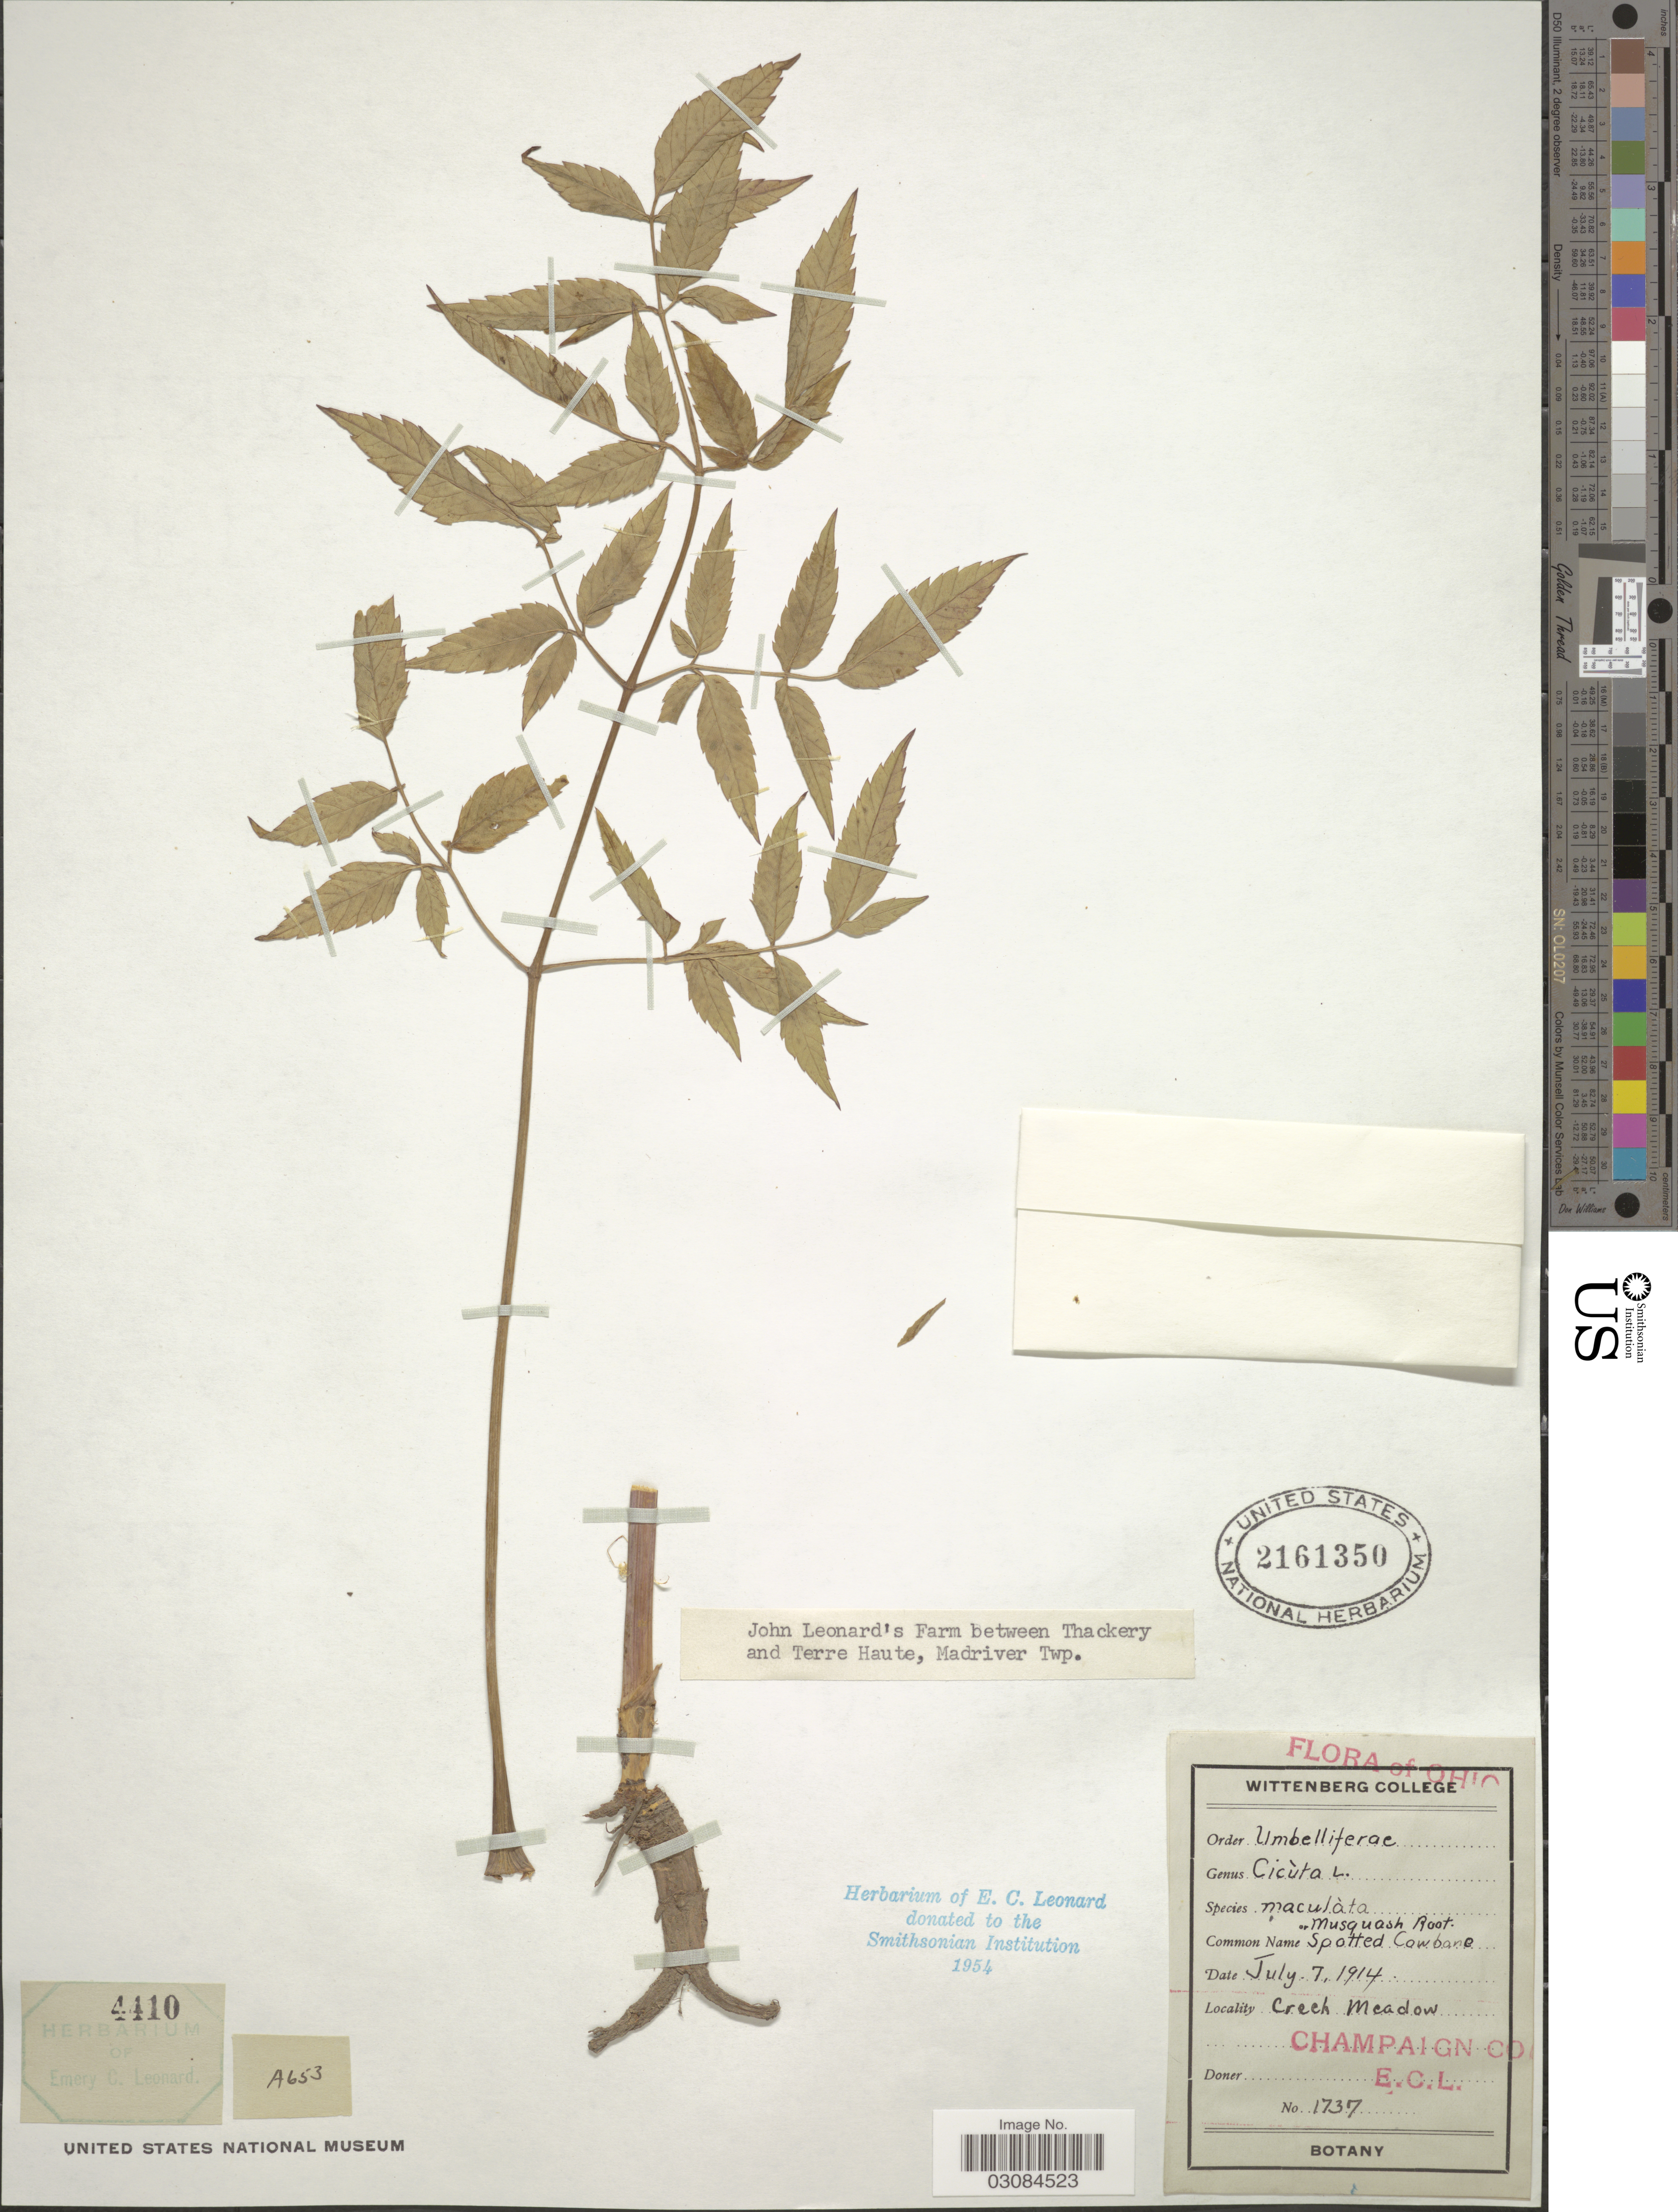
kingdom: Plantae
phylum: Tracheophyta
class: Magnoliopsida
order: Apiales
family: Apiaceae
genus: Cicuta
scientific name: Cicuta maculata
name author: L.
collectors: E. C. Leonard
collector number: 1737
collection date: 1914-07-07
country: United States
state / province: Ohio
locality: Creek Meadow. Champaign Co.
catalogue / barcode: US 2161350